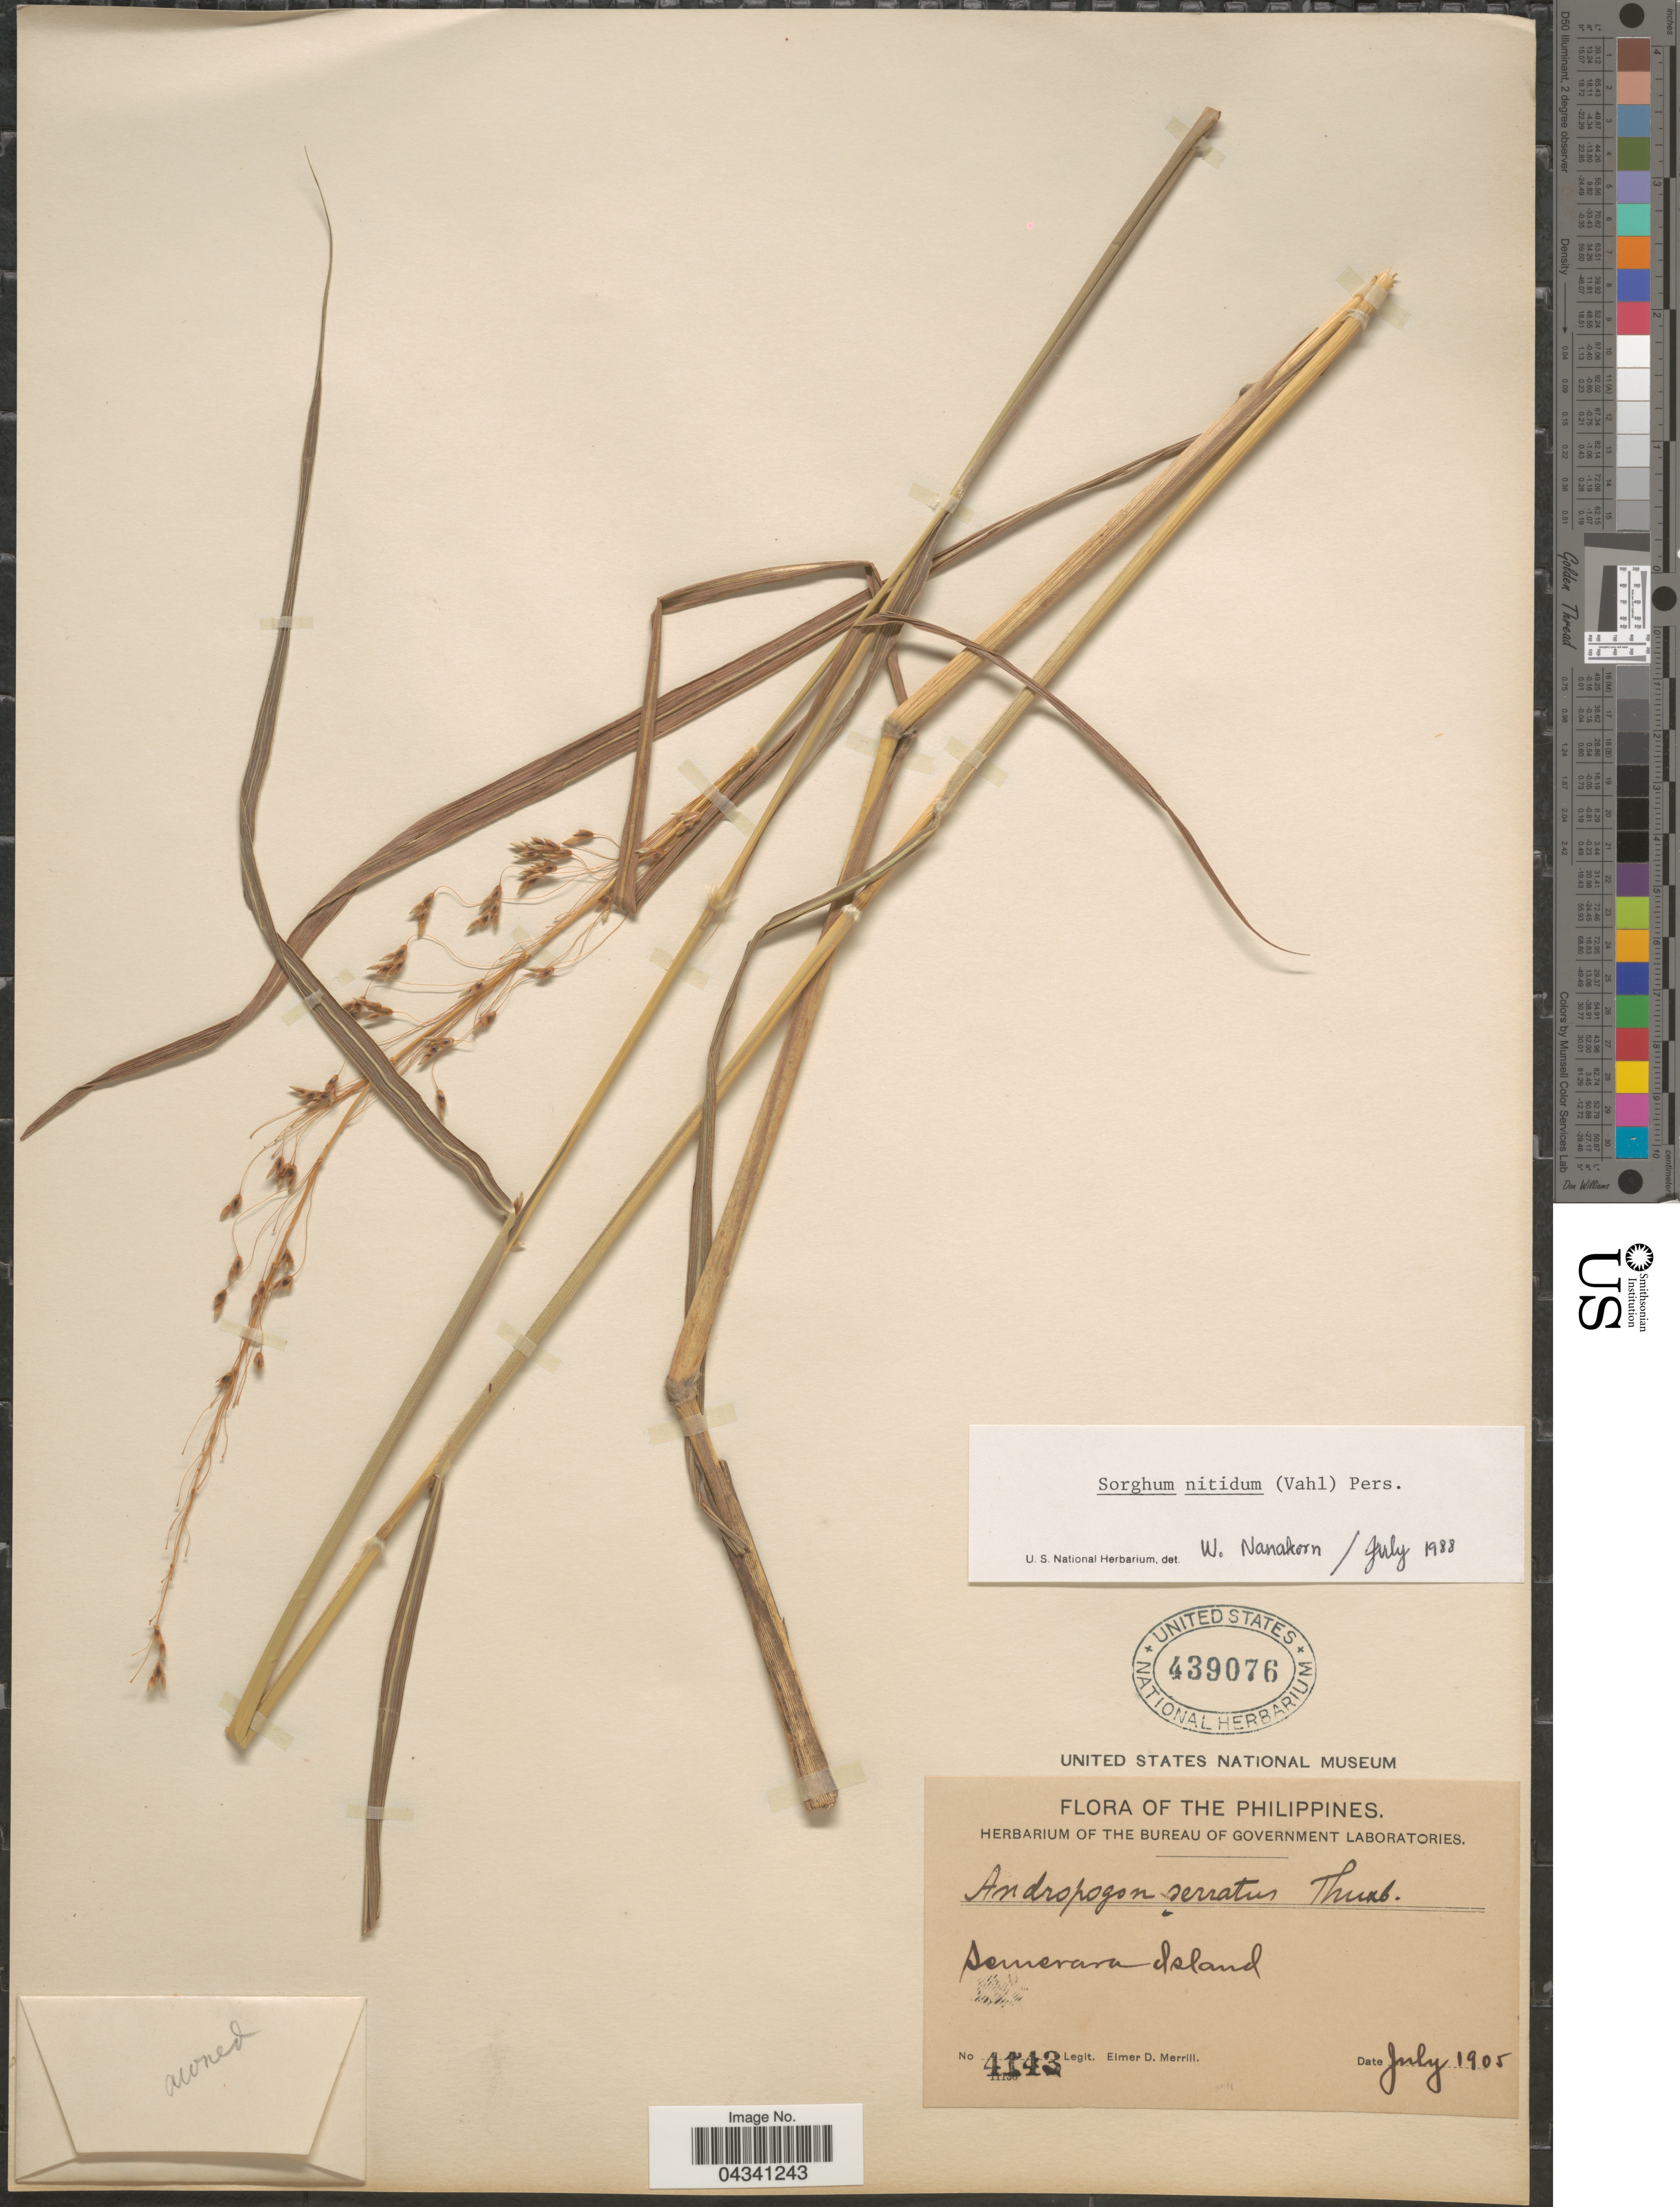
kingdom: Plantae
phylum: Tracheophyta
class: Liliopsida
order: Poales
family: Poaceae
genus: Sorghum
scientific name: Sorghum nitidum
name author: (Vahl) Pers.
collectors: E. D. Merrill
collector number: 4143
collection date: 1905-07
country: Philippines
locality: Asmerara Island.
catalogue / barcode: US 439076